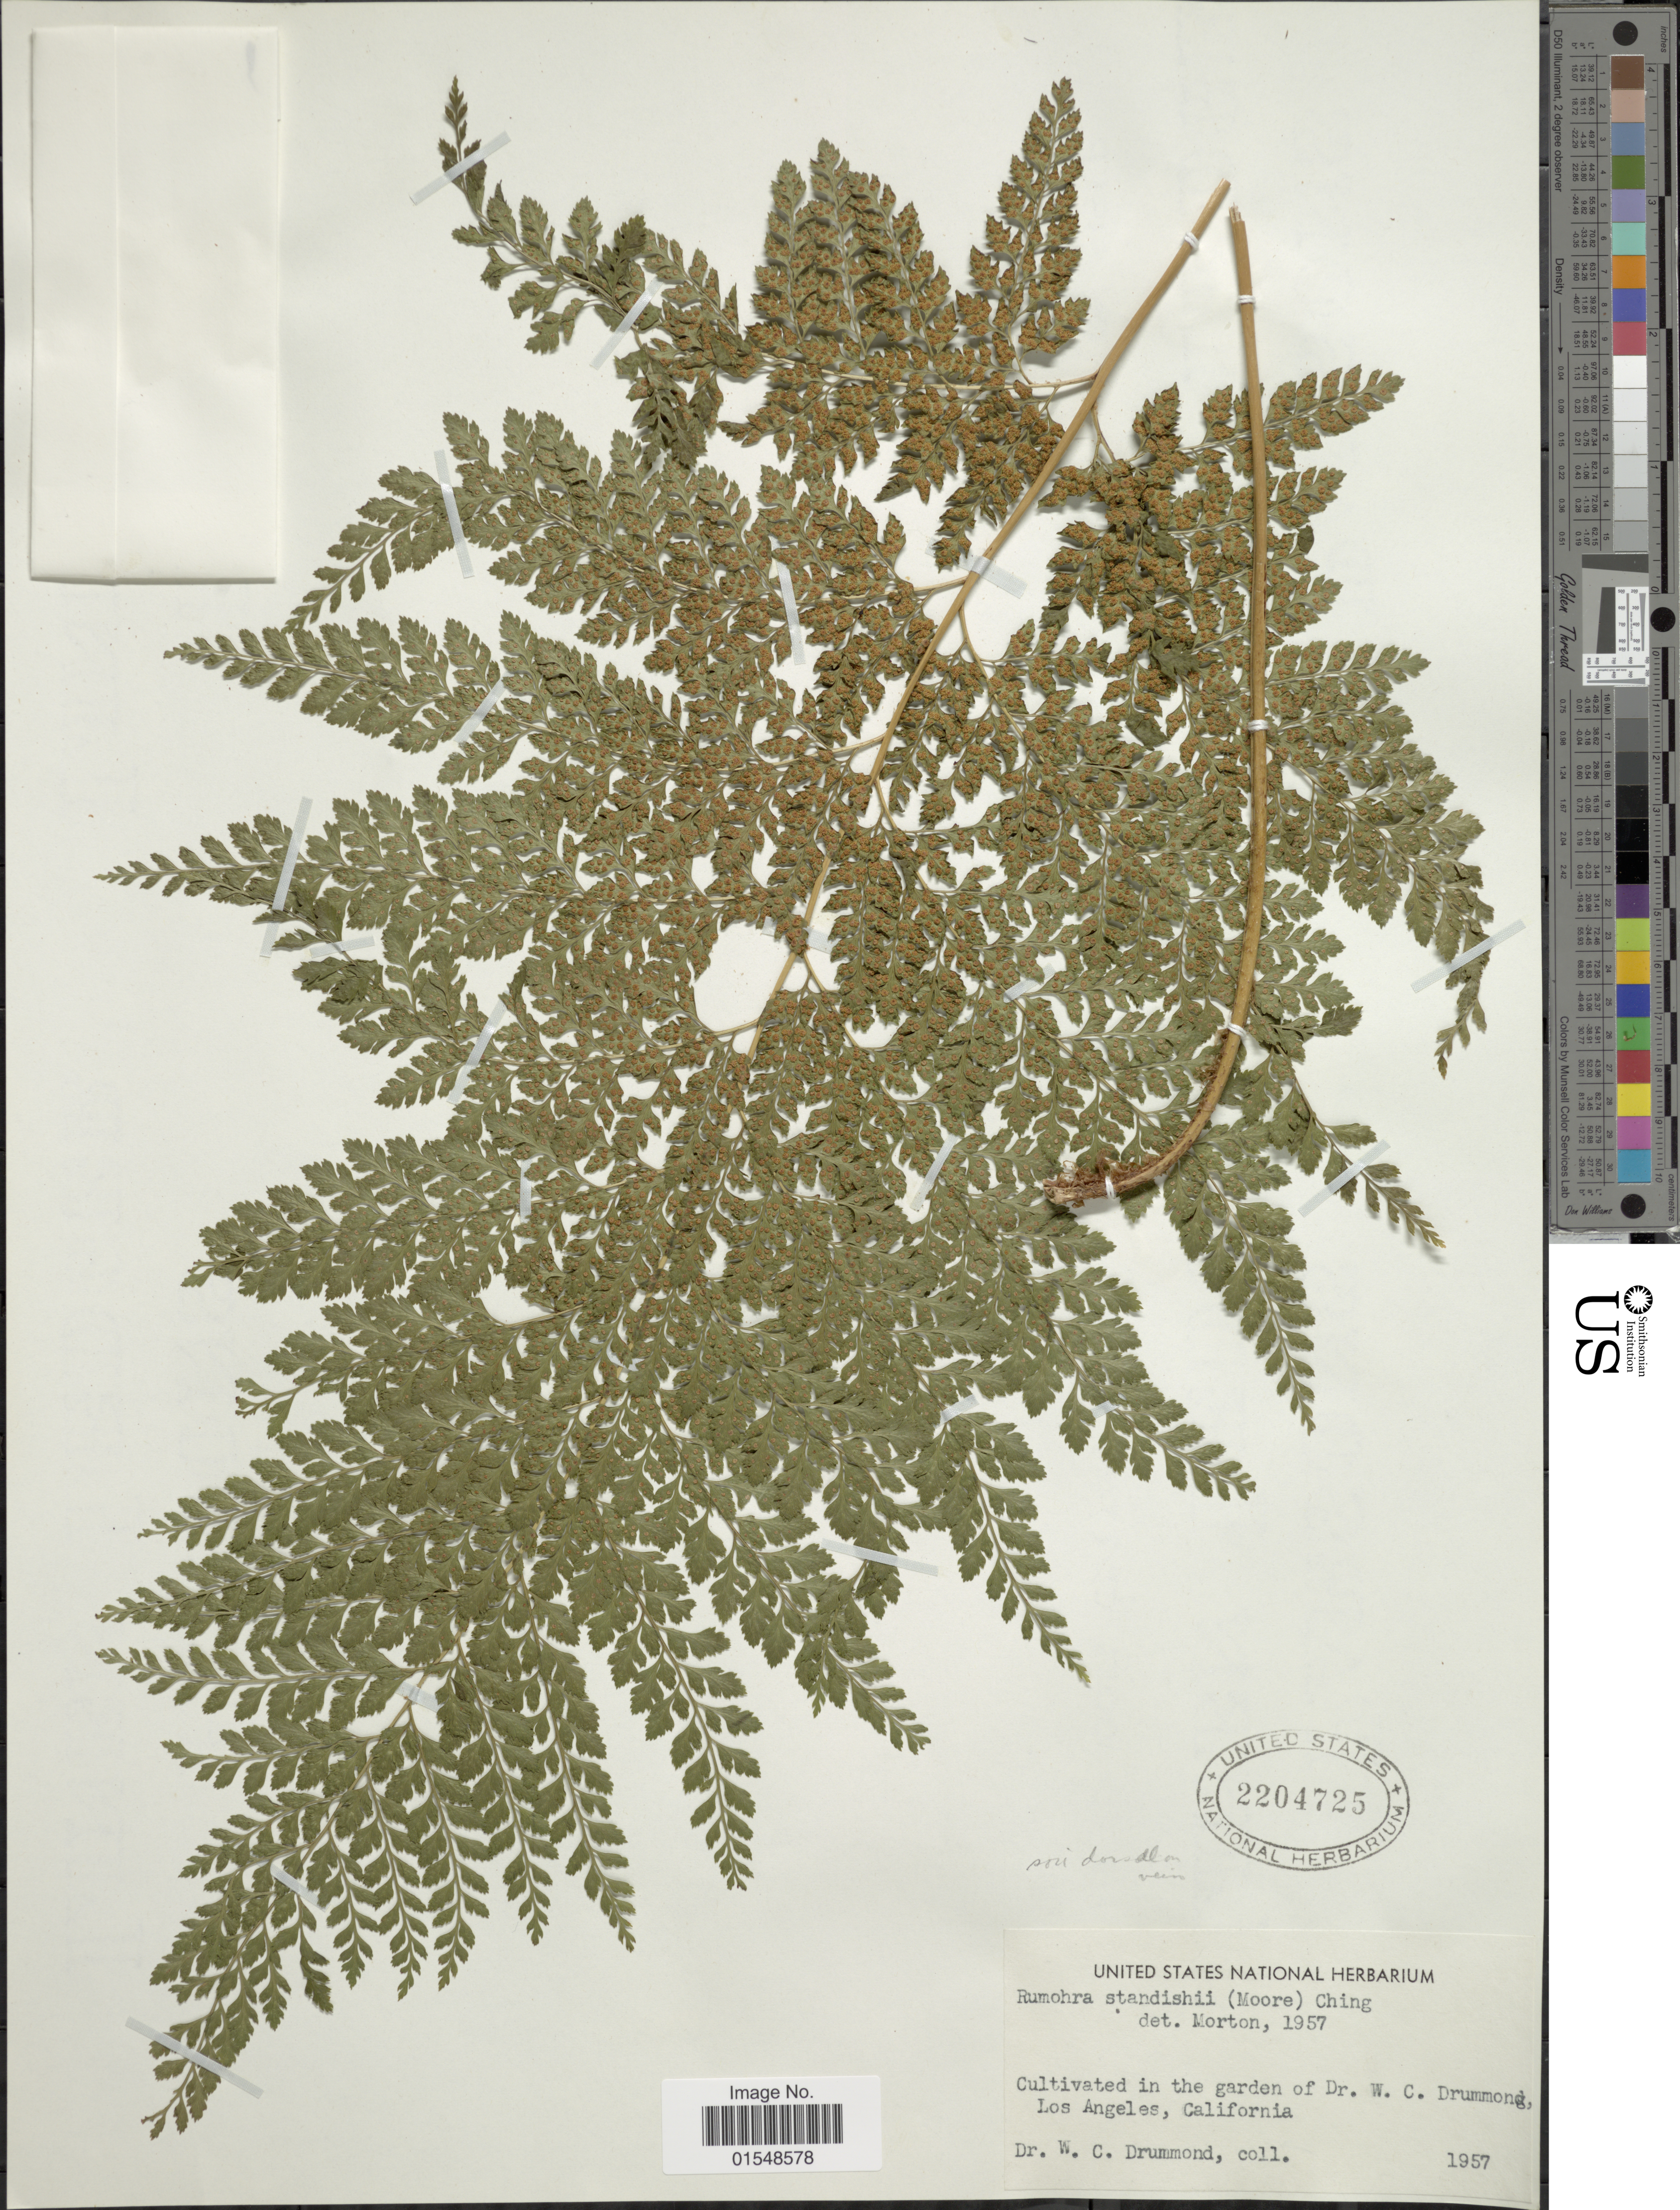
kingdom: Plantae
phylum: Tracheophyta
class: Polypodiopsida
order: Polypodiales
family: Dryopteridaceae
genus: Arachniodes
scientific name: Arachniodes standishii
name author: (T. Moore) Ohwi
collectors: W. Drummond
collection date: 1957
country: United States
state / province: California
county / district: Los Angeles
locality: Los Angeles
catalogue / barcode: US 2204725